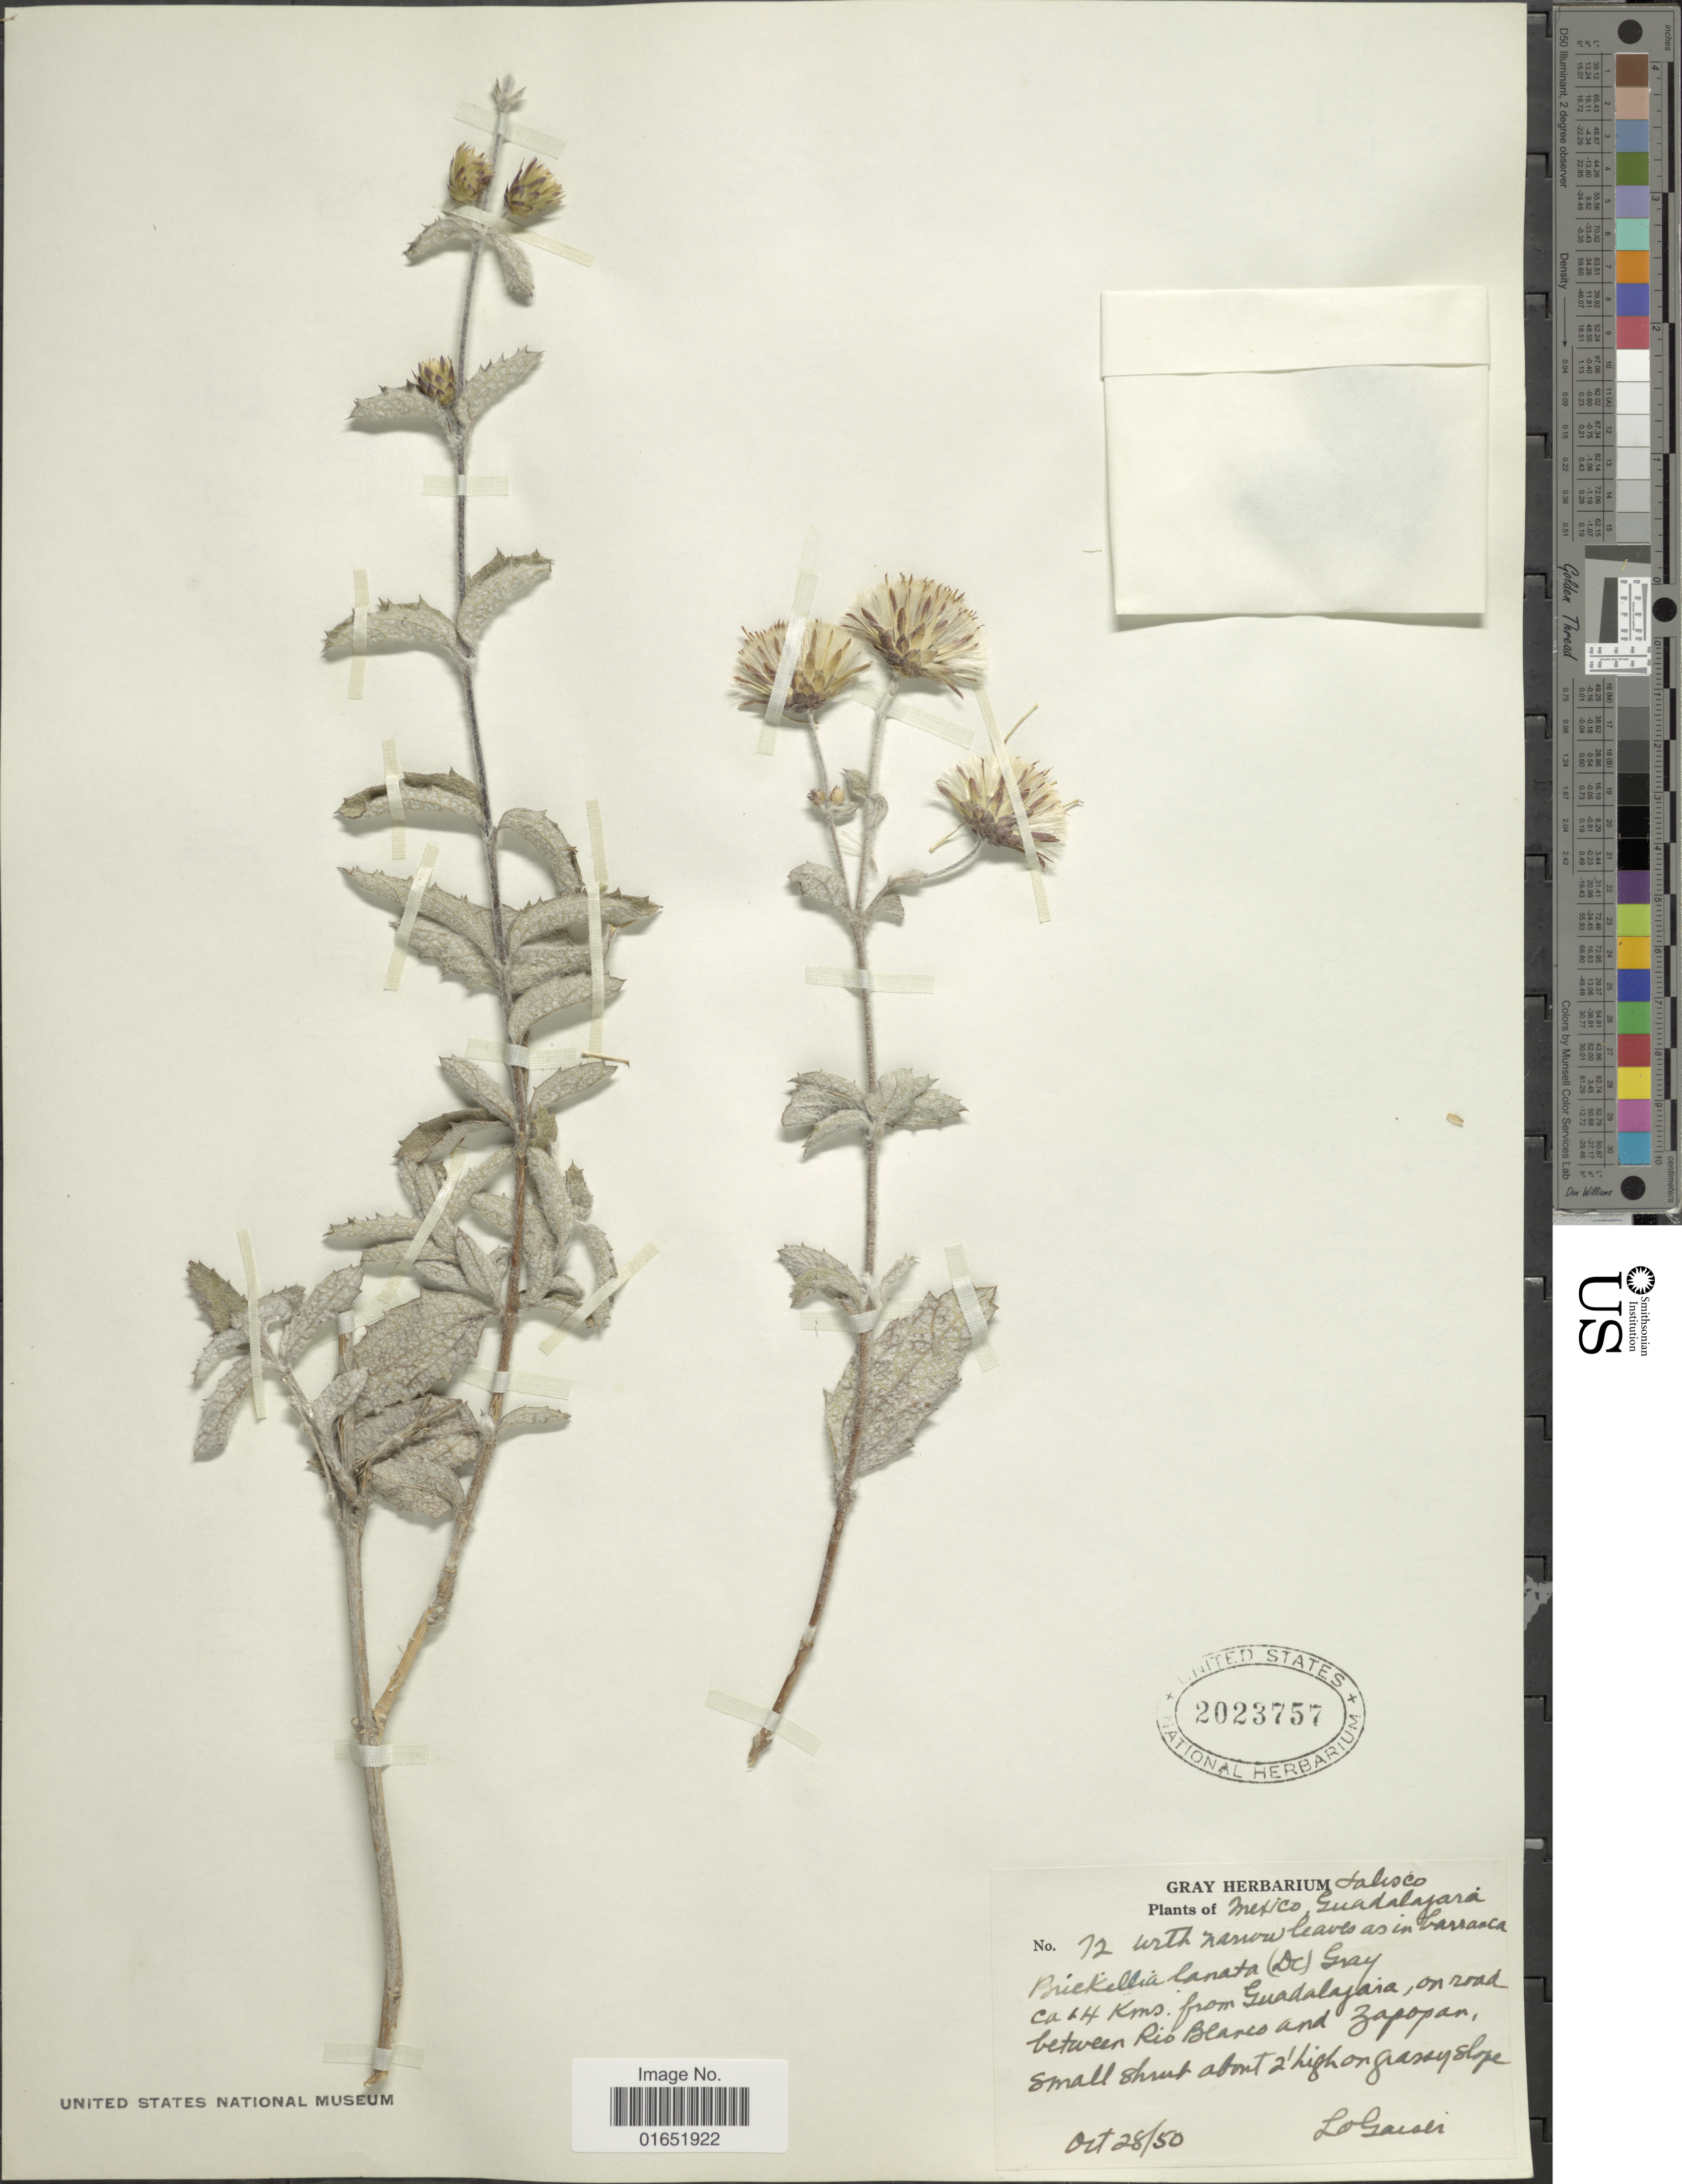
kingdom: Plantae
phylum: Tracheophyta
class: Magnoliopsida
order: Asterales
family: Asteraceae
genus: Brickellia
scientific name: Brickellia lanata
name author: (DC.) A. Gray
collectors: L. Gaiser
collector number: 72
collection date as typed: Transcribed d/m/y: 28/10/50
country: Mexico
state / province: Jalisco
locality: Guadalajara, Ca 14 Kms from Guadalajara, on road between Rio Blanco and Zapopan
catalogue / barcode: US 2023757